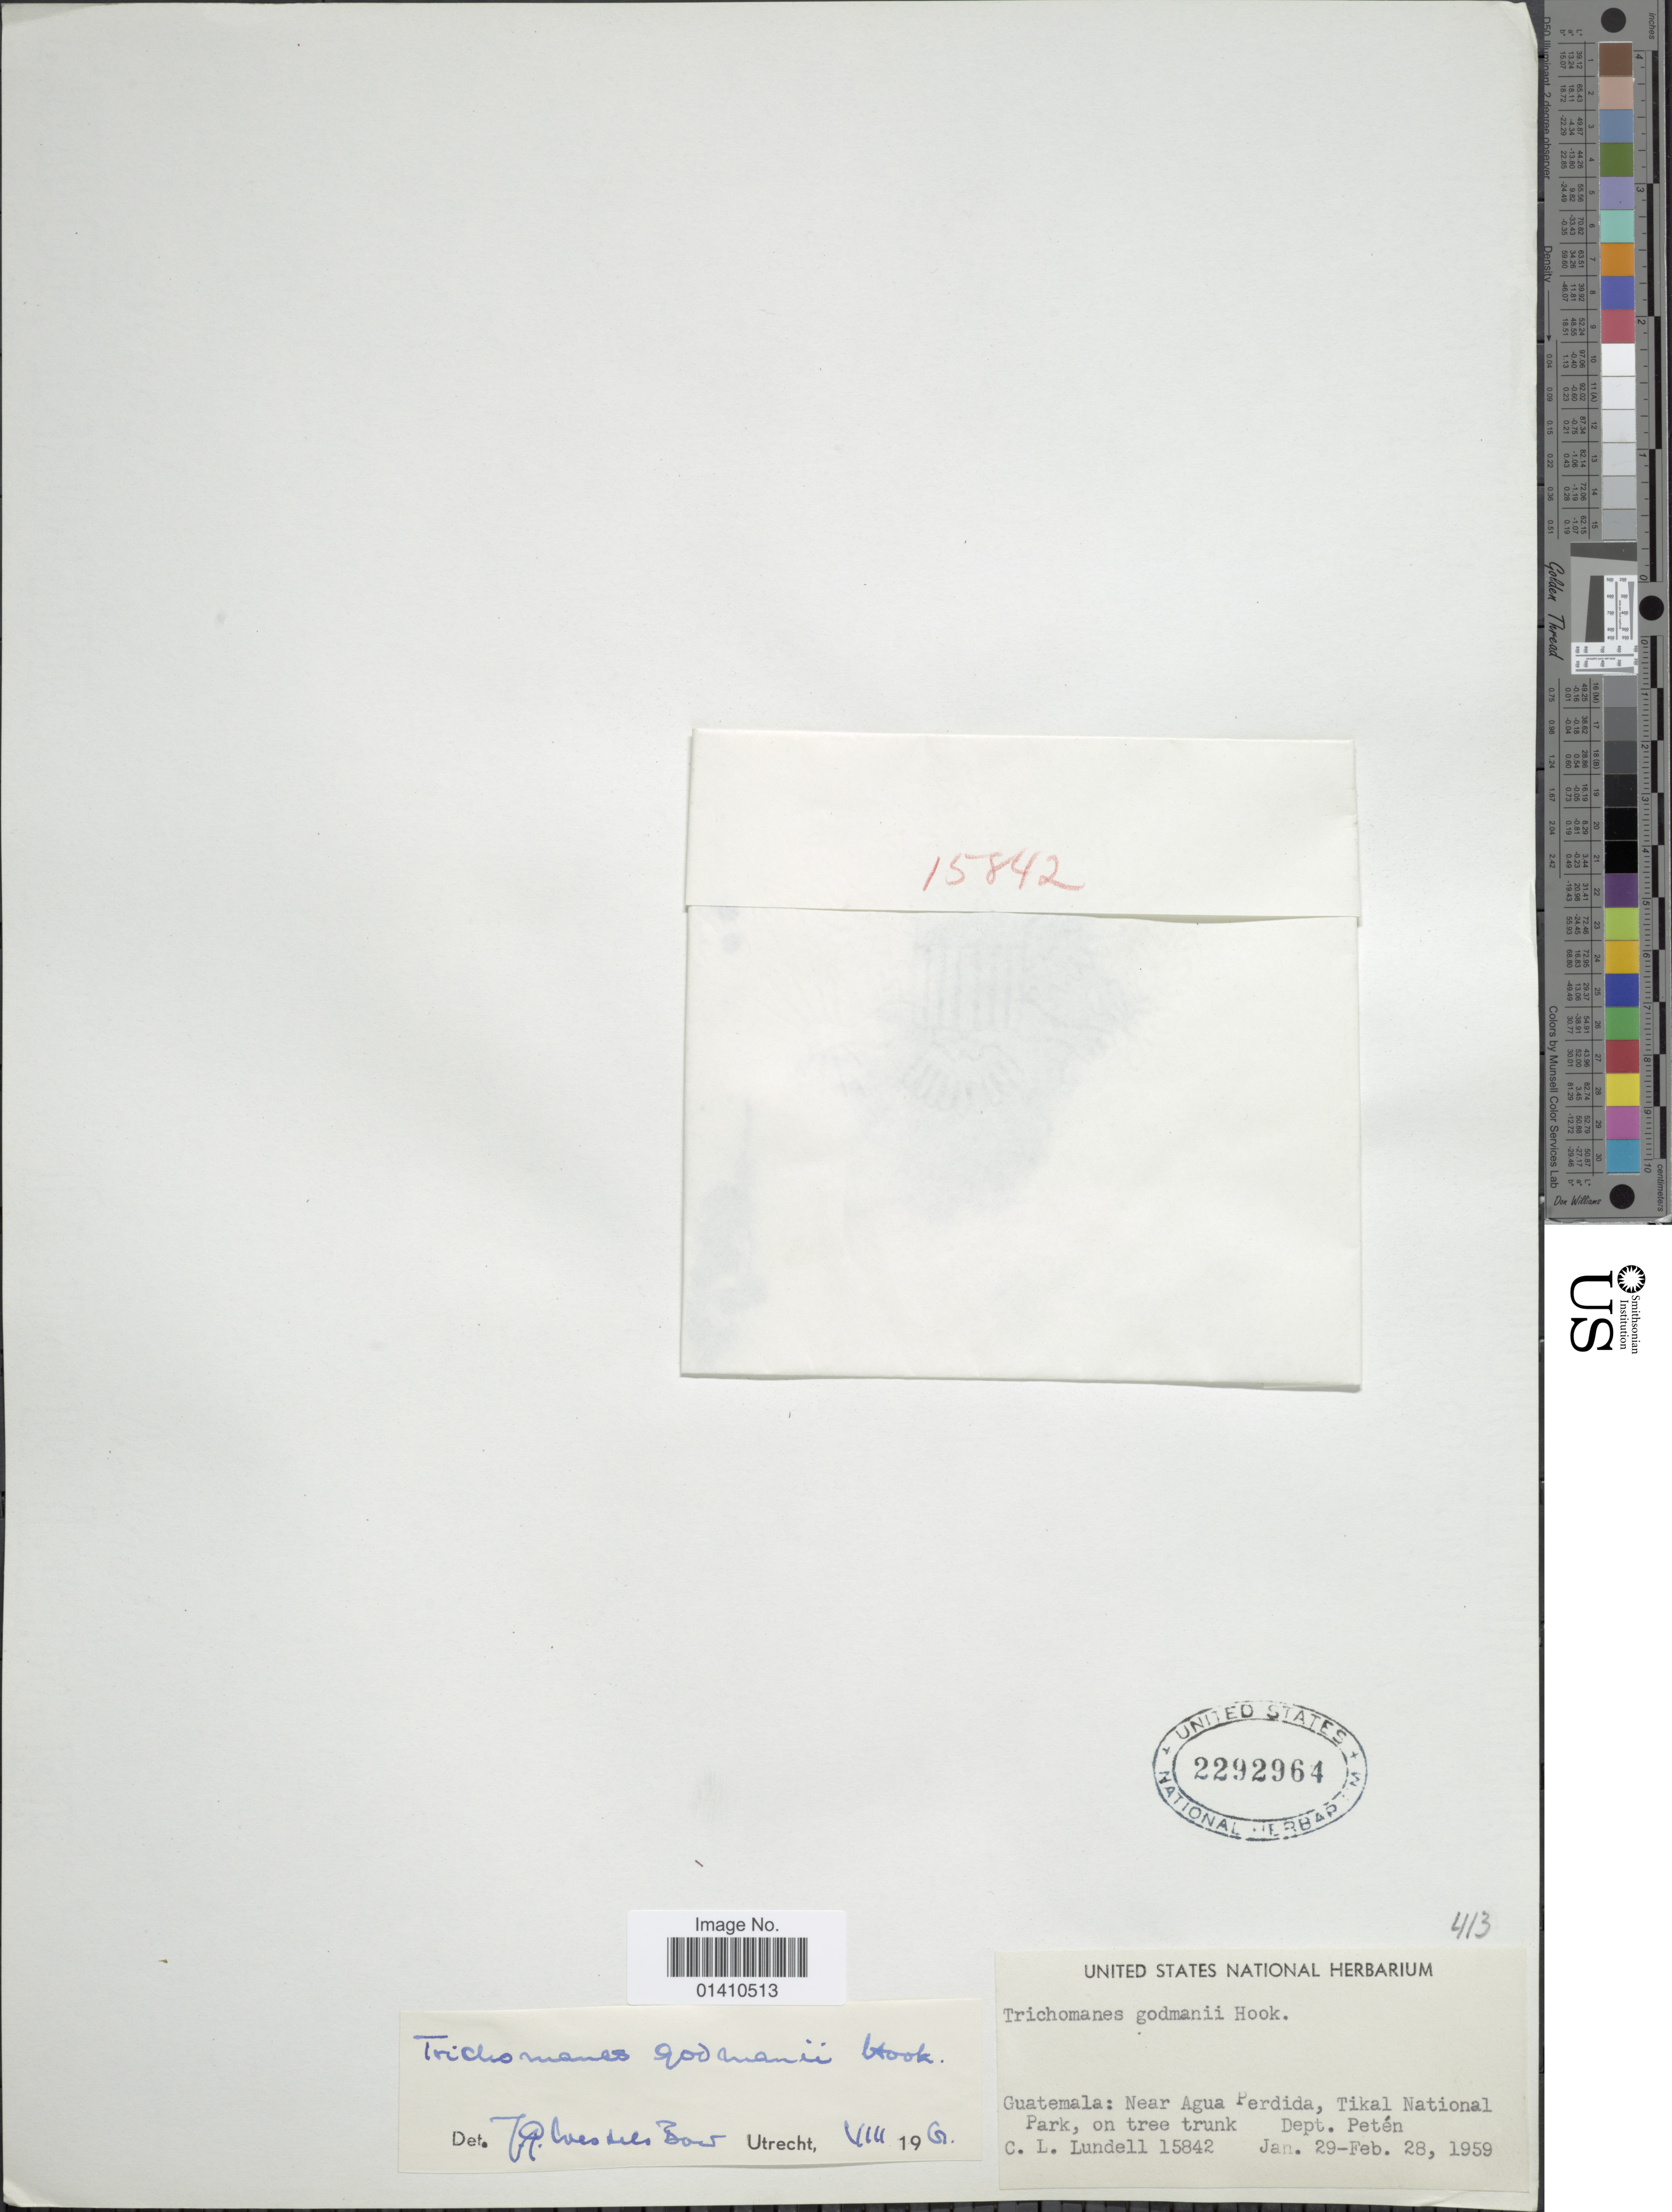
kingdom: Plantae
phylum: Tracheophyta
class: Polypodiopsida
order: Hymenophyllales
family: Hymenophyllaceae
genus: Didymoglossum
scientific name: Didymoglossum godmanii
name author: (Hook. ex Baker) Ebihara & Dubuisson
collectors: C. L. Lundell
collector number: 15842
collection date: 1959-01-29/1959-02-28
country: Guatemala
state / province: El Petén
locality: Near Agua Perdida, Tikal National Park, on tree trunk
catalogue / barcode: US 2292964